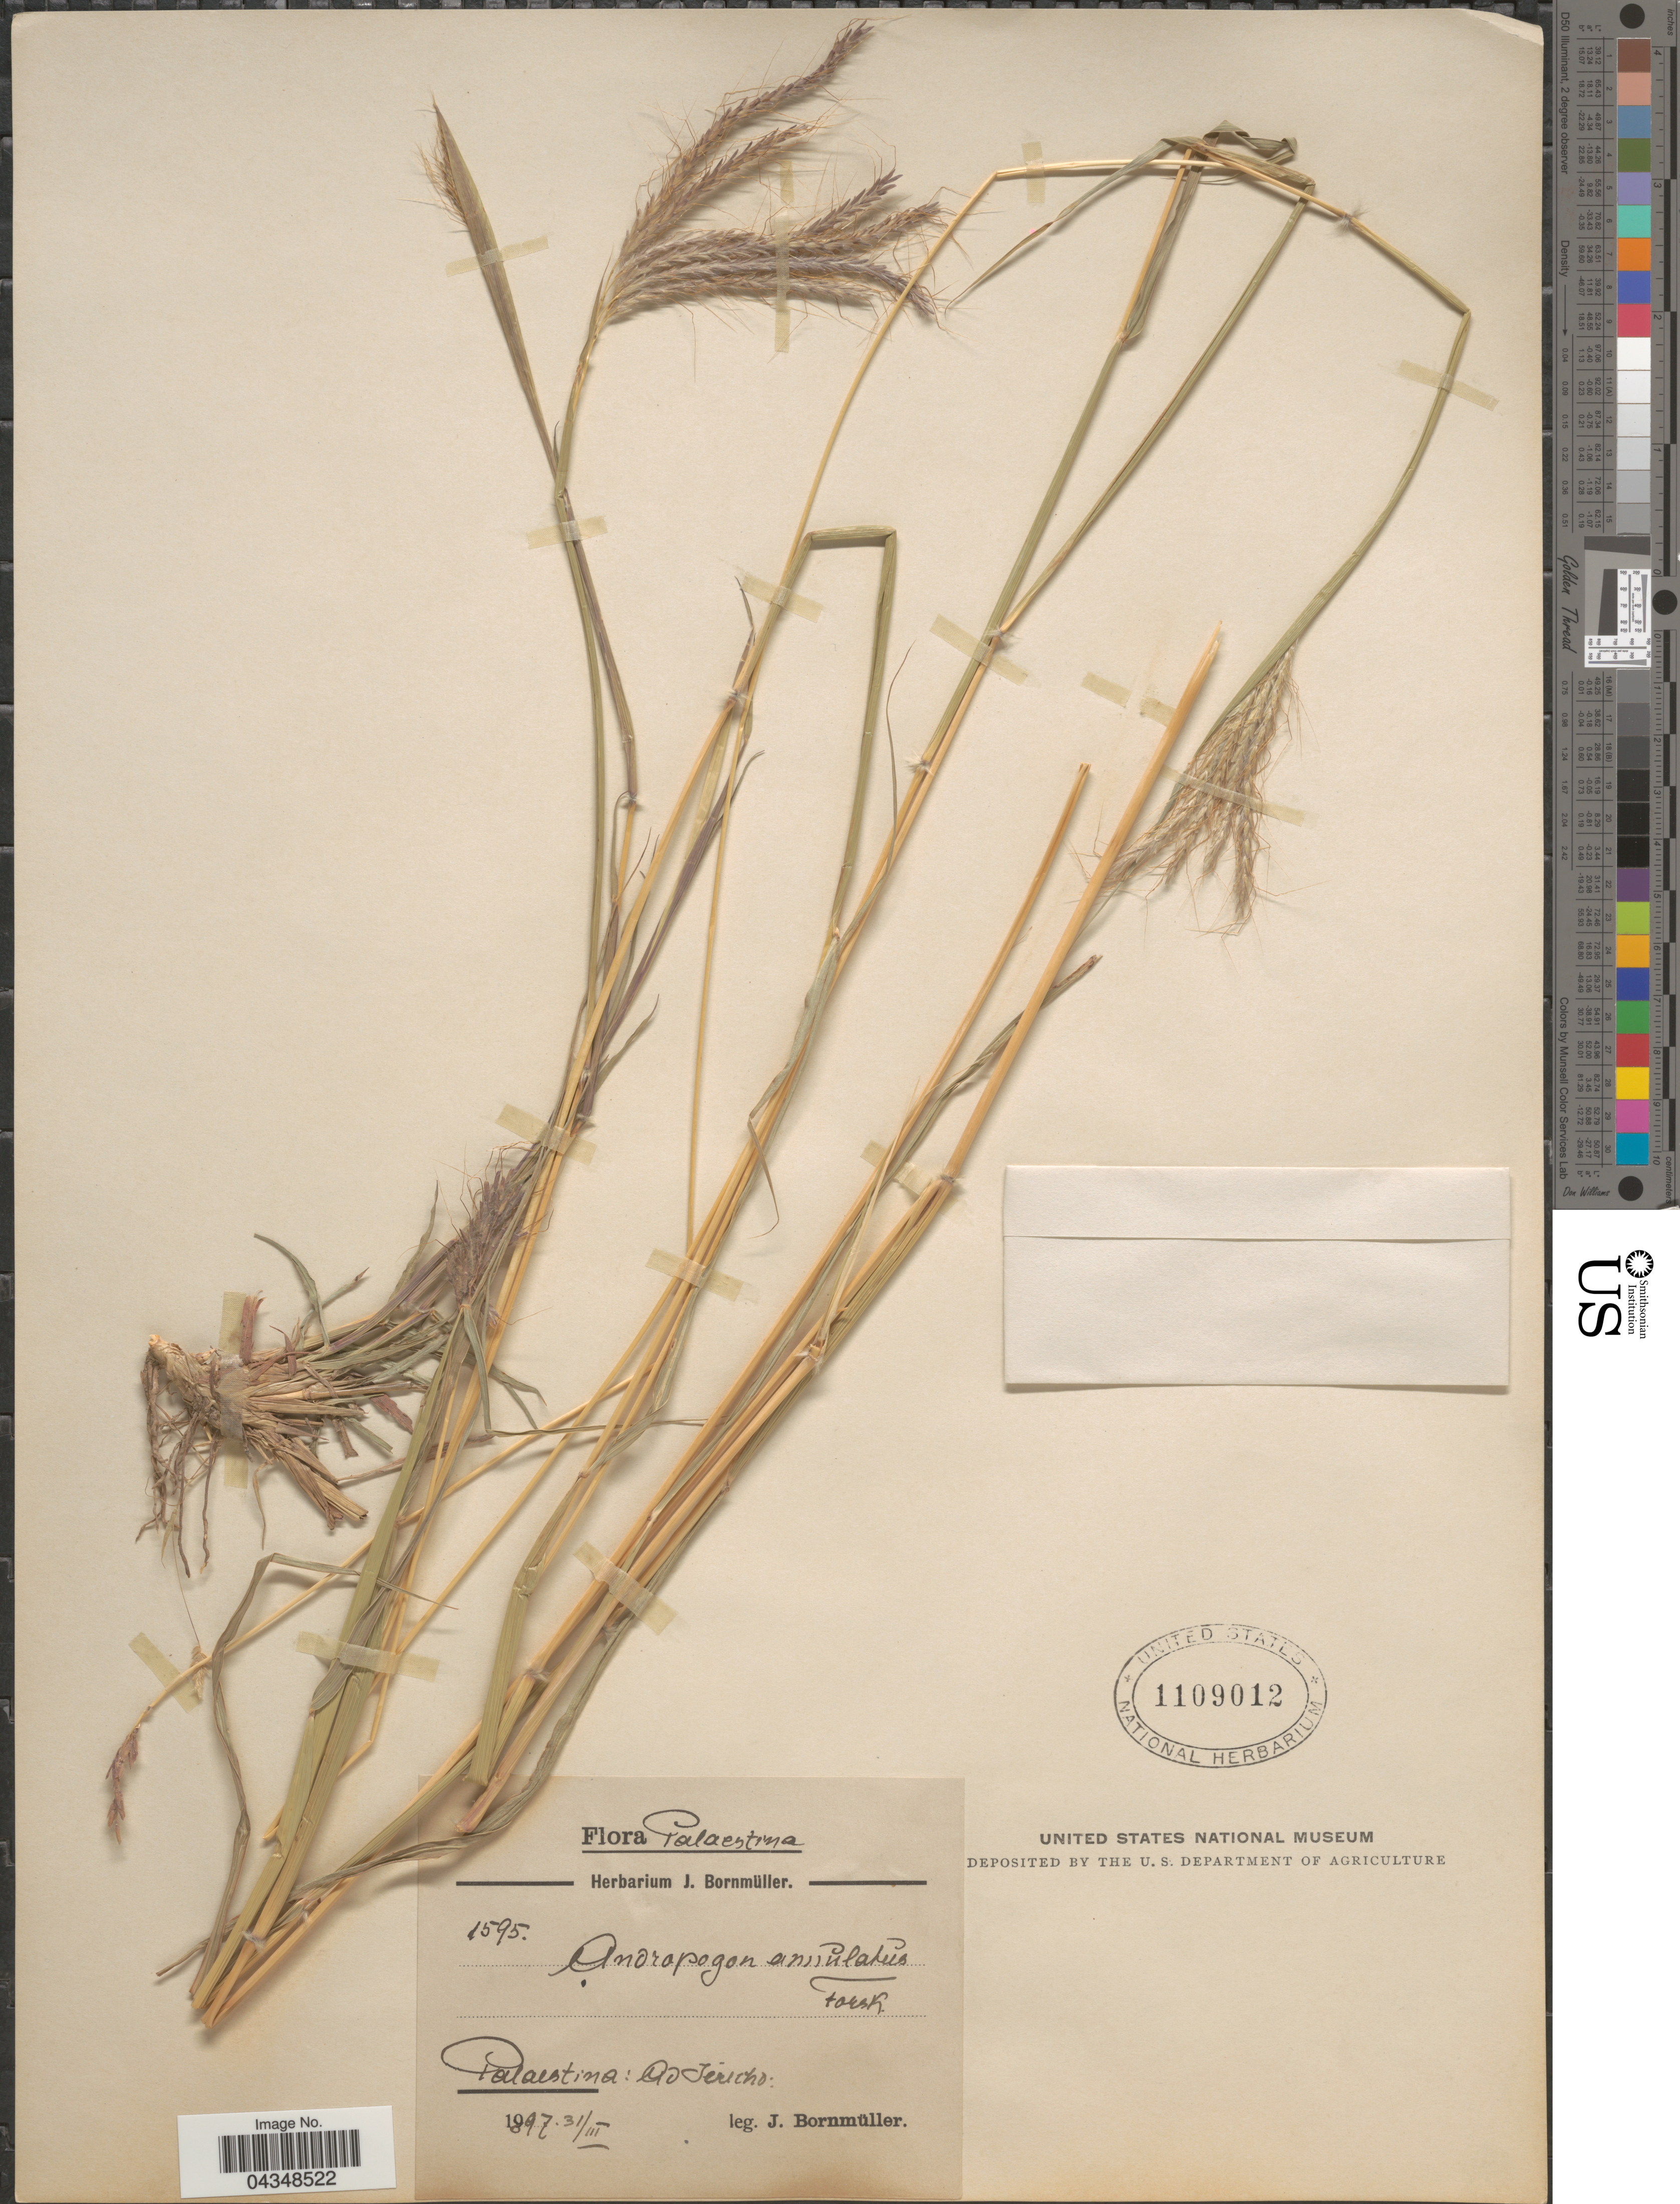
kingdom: Plantae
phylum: Tracheophyta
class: Liliopsida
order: Poales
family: Poaceae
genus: Bothriochloa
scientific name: Bothriochloa bladhii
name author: (Retz.) S.T. Blake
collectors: J. Bornmüller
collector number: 1595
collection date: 1897-03-31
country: Israel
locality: Palaestina: Ad Jericho.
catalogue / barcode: US 1109012